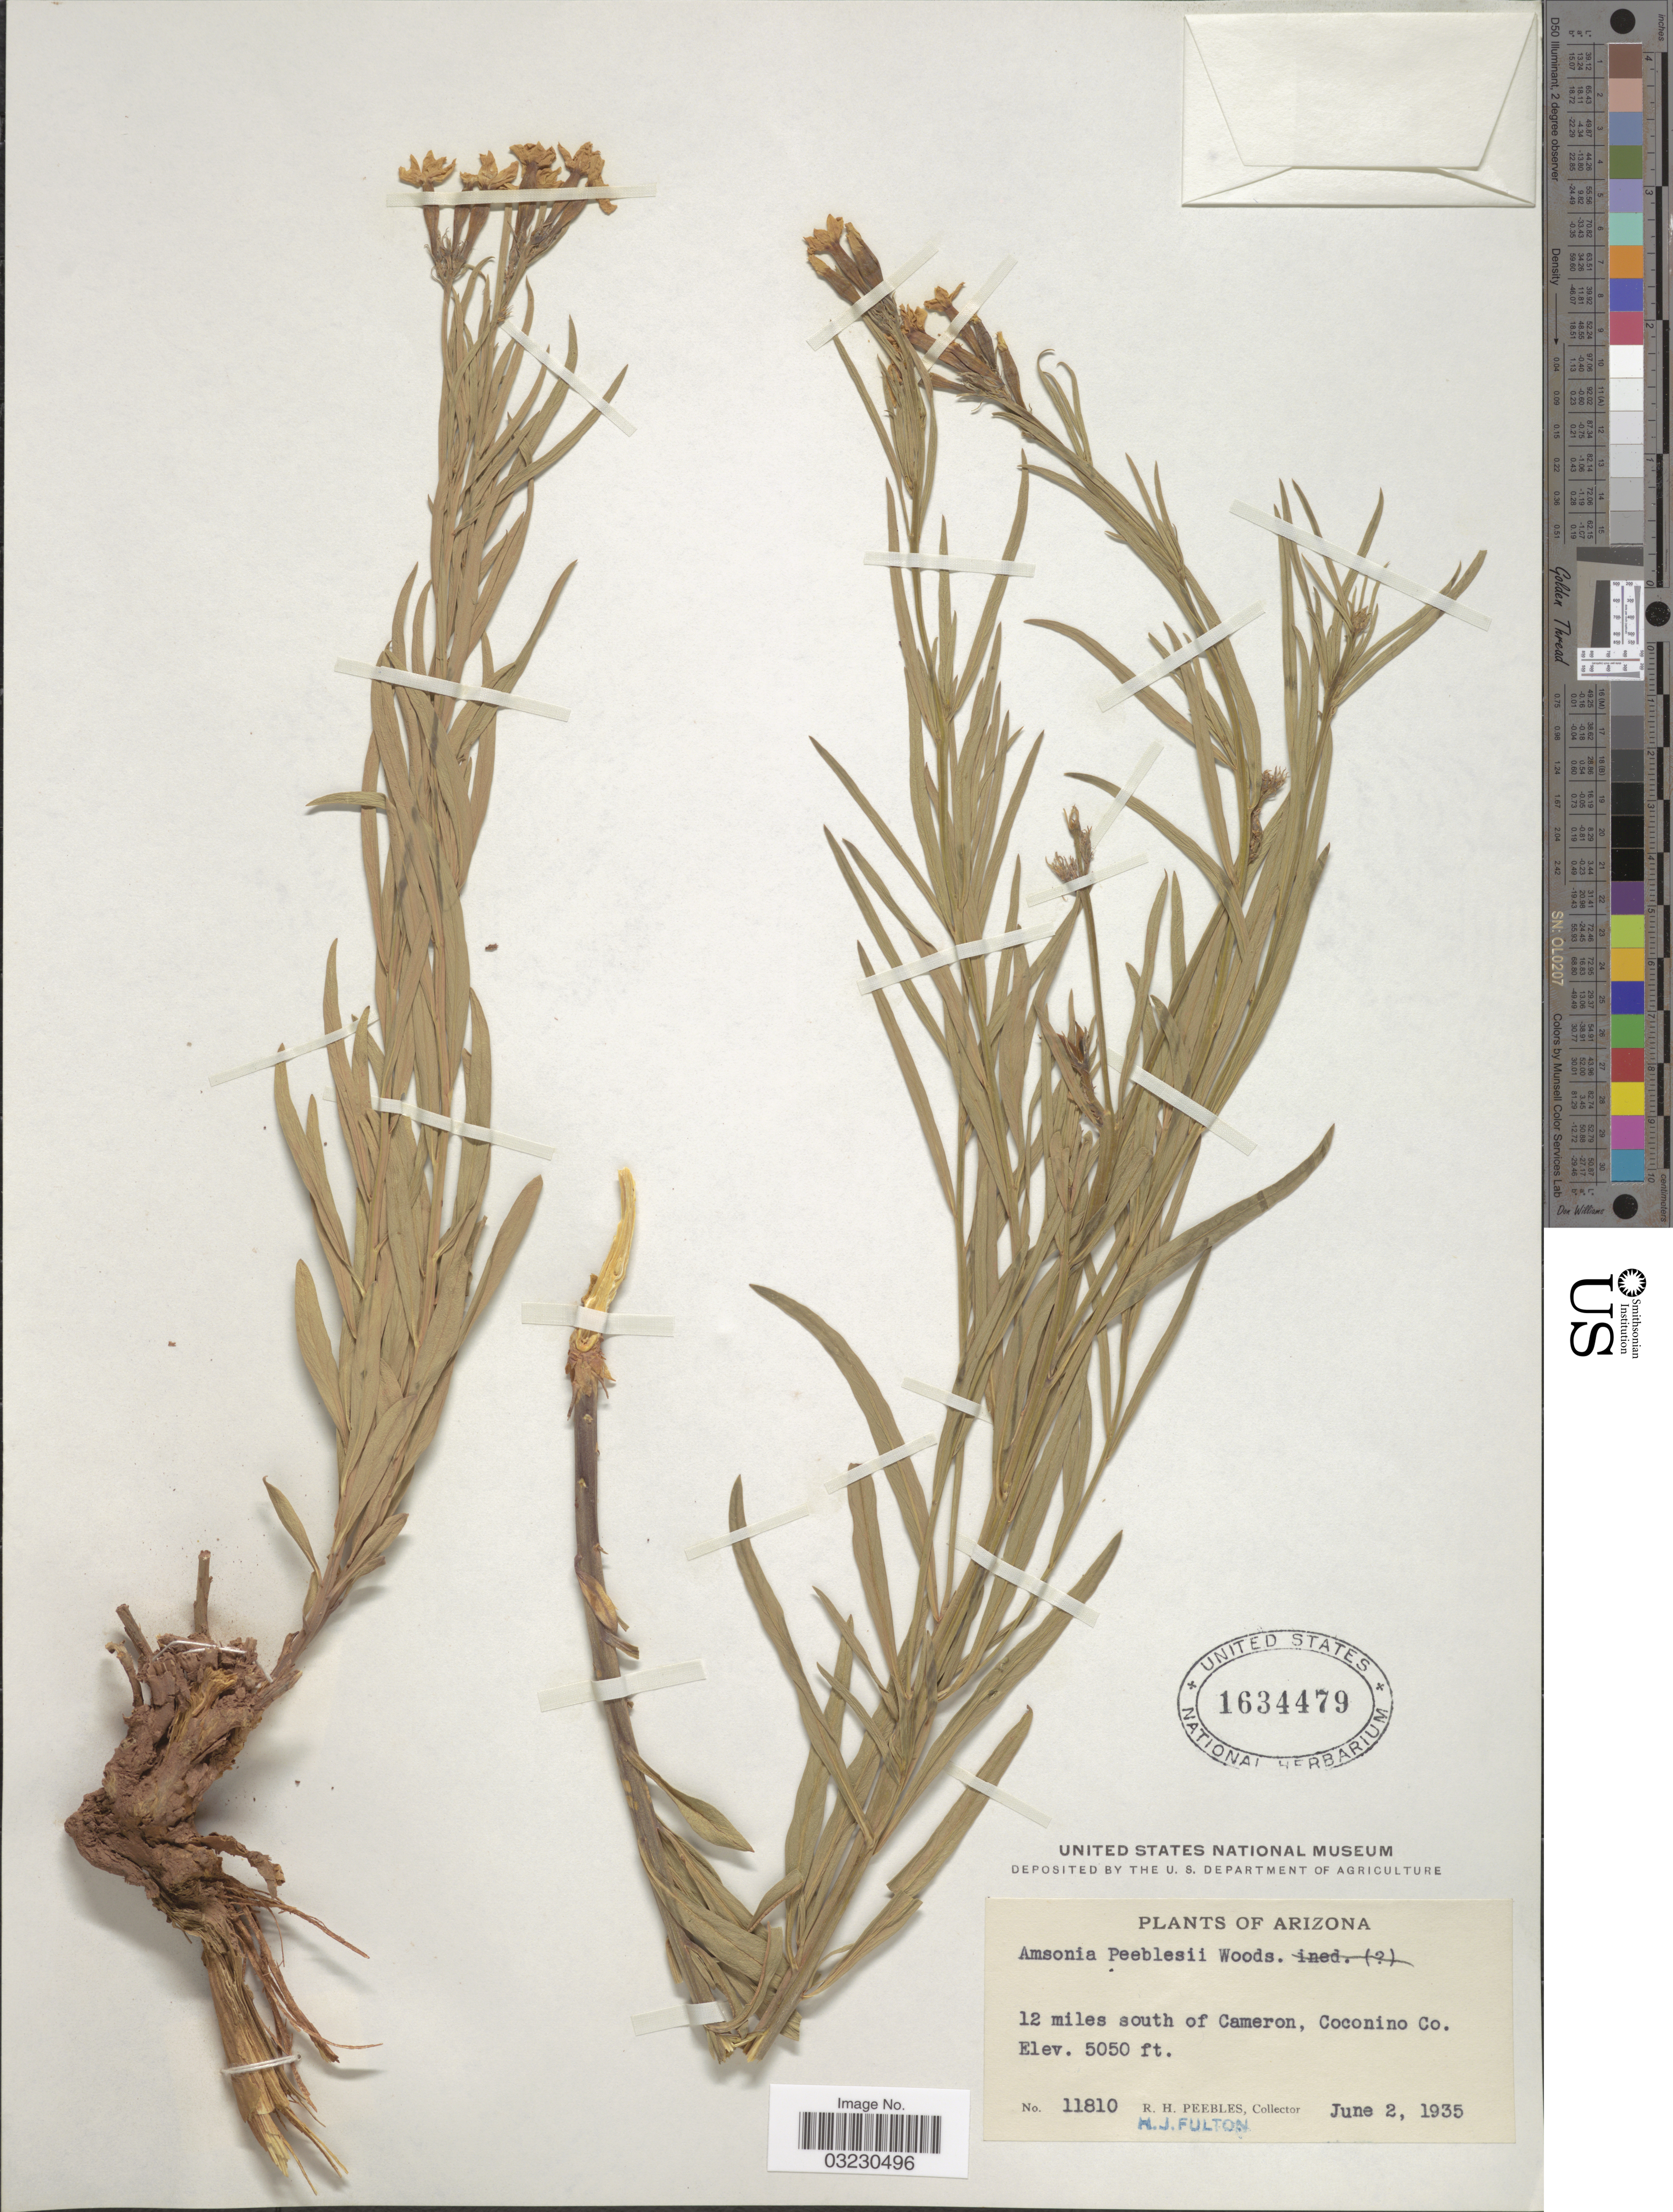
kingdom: Plantae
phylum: Tracheophyta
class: Magnoliopsida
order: Gentianales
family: Apocynaceae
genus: Amsonia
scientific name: Amsonia peeblesii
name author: Woodson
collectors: R. H. Peebles & H. Fulton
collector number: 11810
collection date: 1935-06-02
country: United States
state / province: Arizona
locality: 12 miles south of Cameron, Coconino Co.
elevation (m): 1539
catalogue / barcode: US 1634479